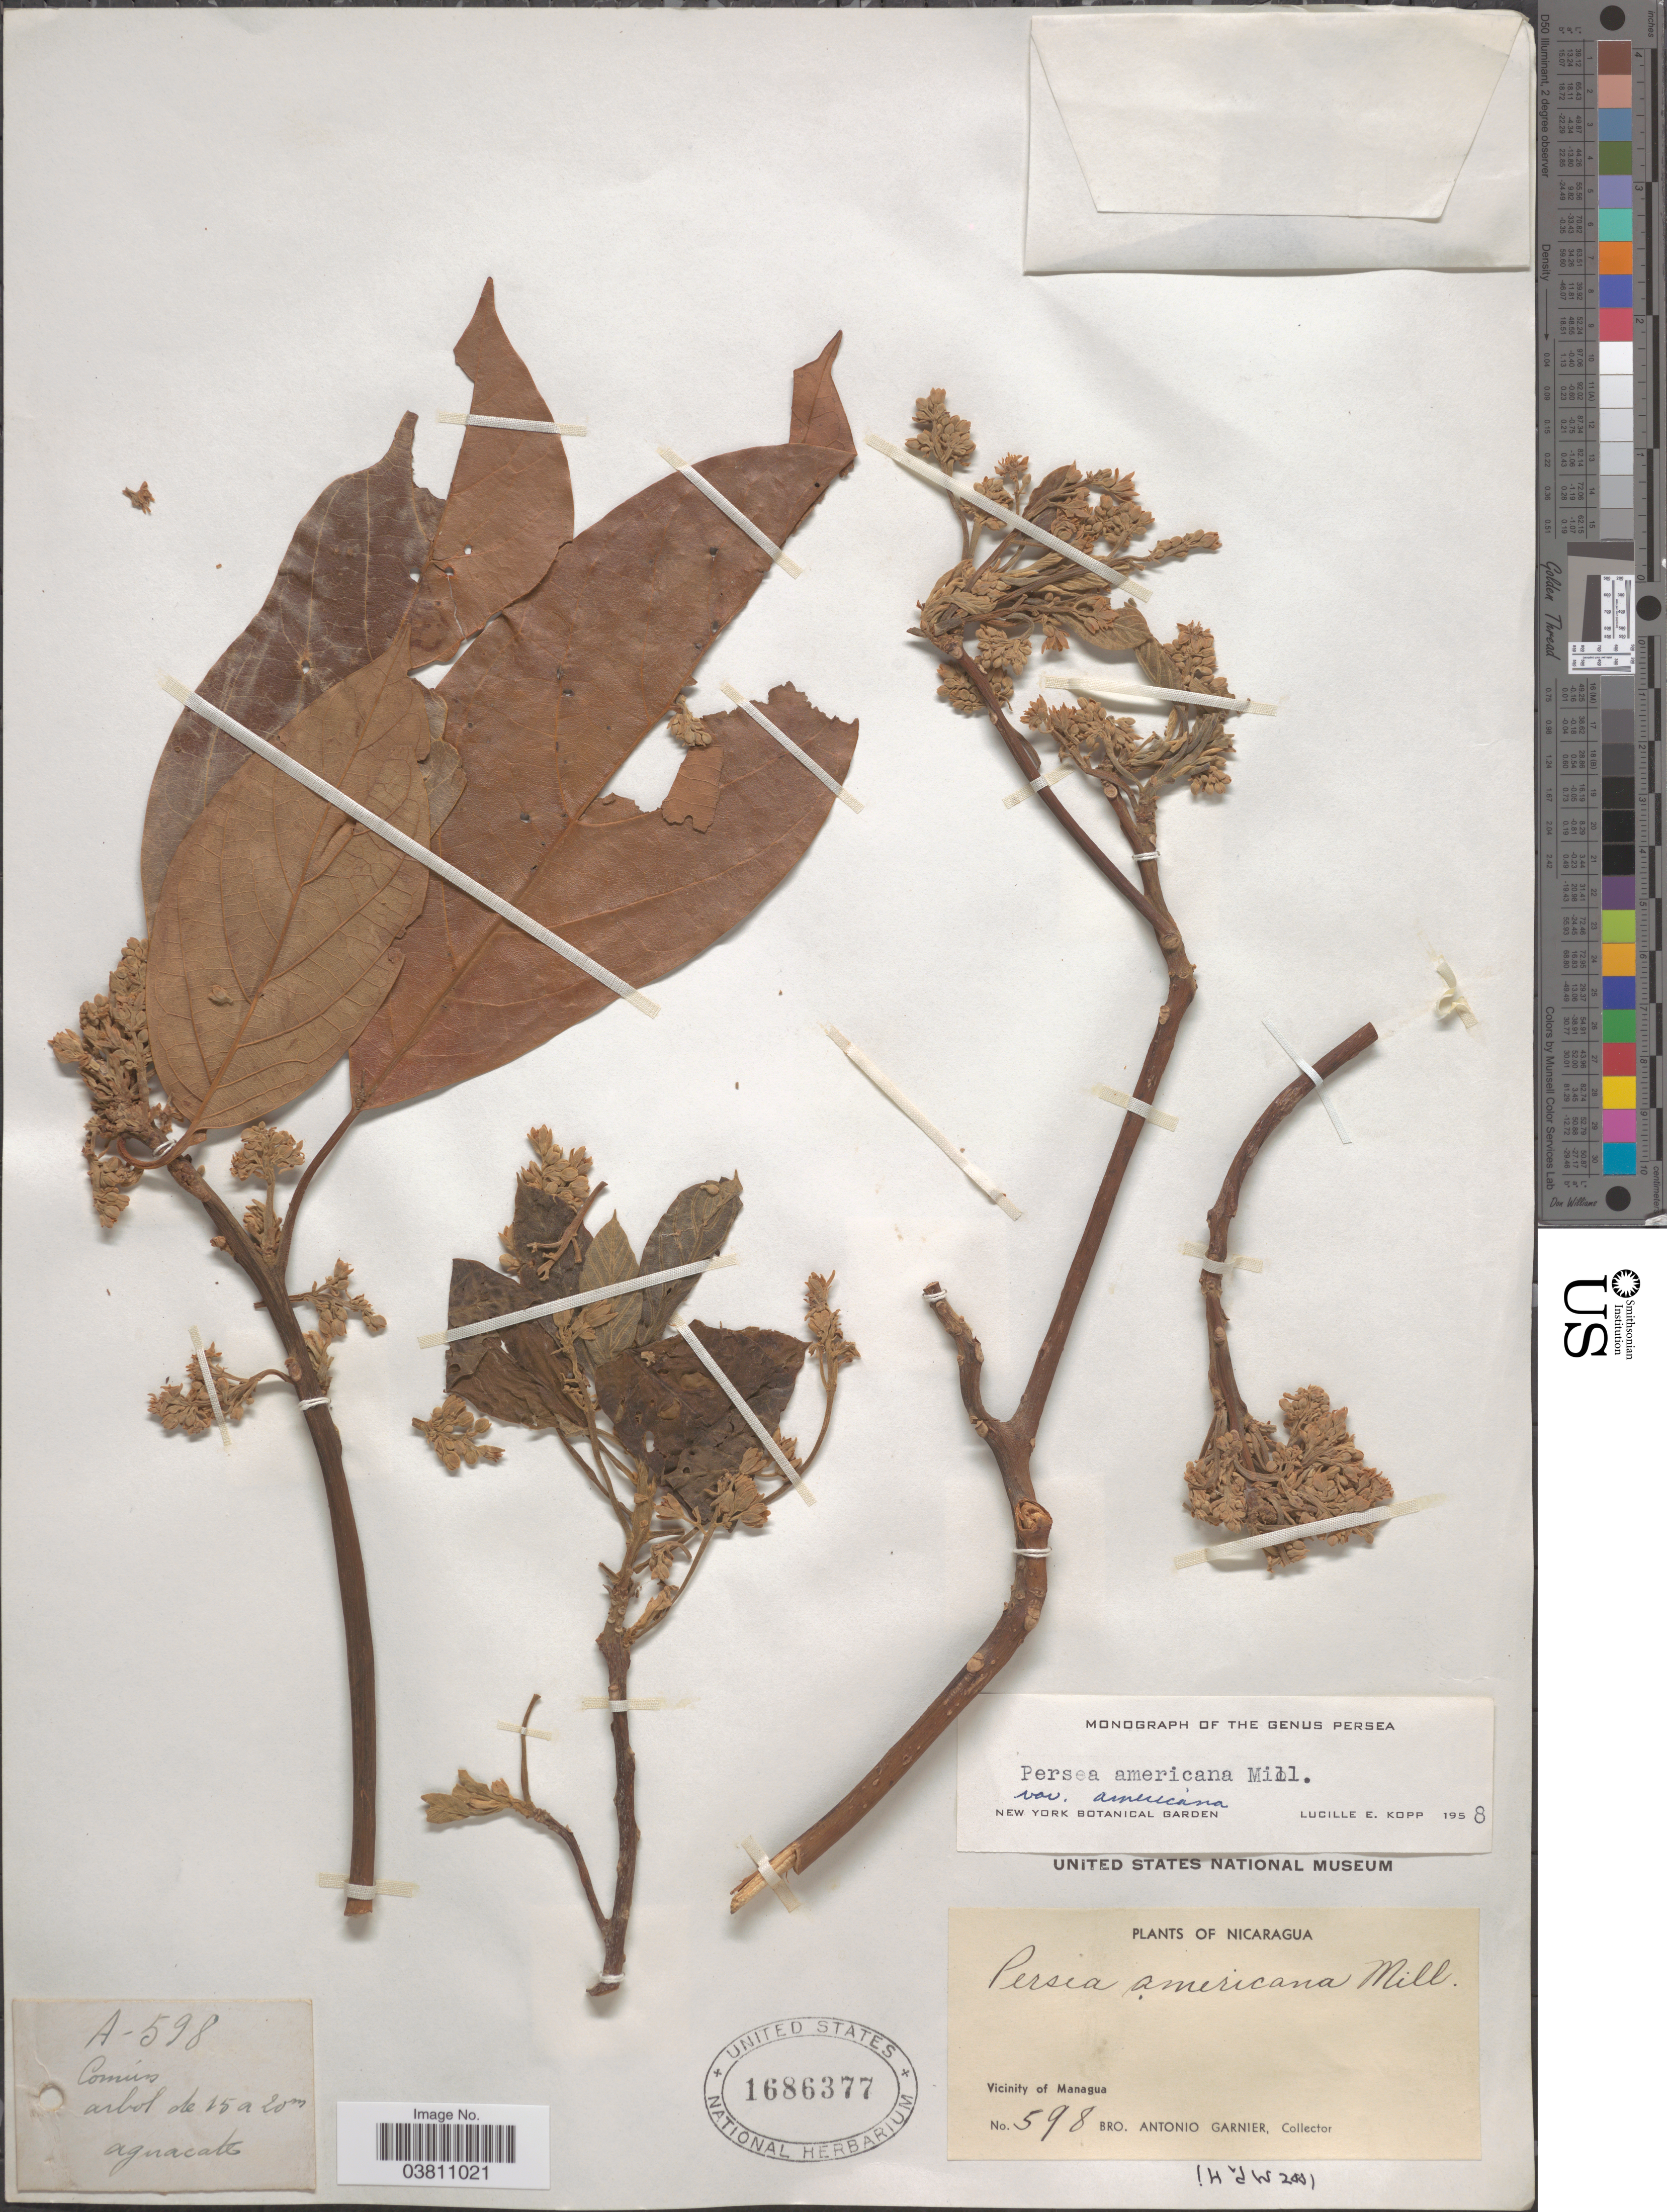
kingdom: Plantae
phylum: Tracheophyta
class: Magnoliopsida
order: Laurales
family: Lauraceae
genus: Persea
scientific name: Persea americana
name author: Mill.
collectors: Bro. A. Garnier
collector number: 598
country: Nicaragua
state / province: Managua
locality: Vicinity of Managua.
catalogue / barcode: US 1686377